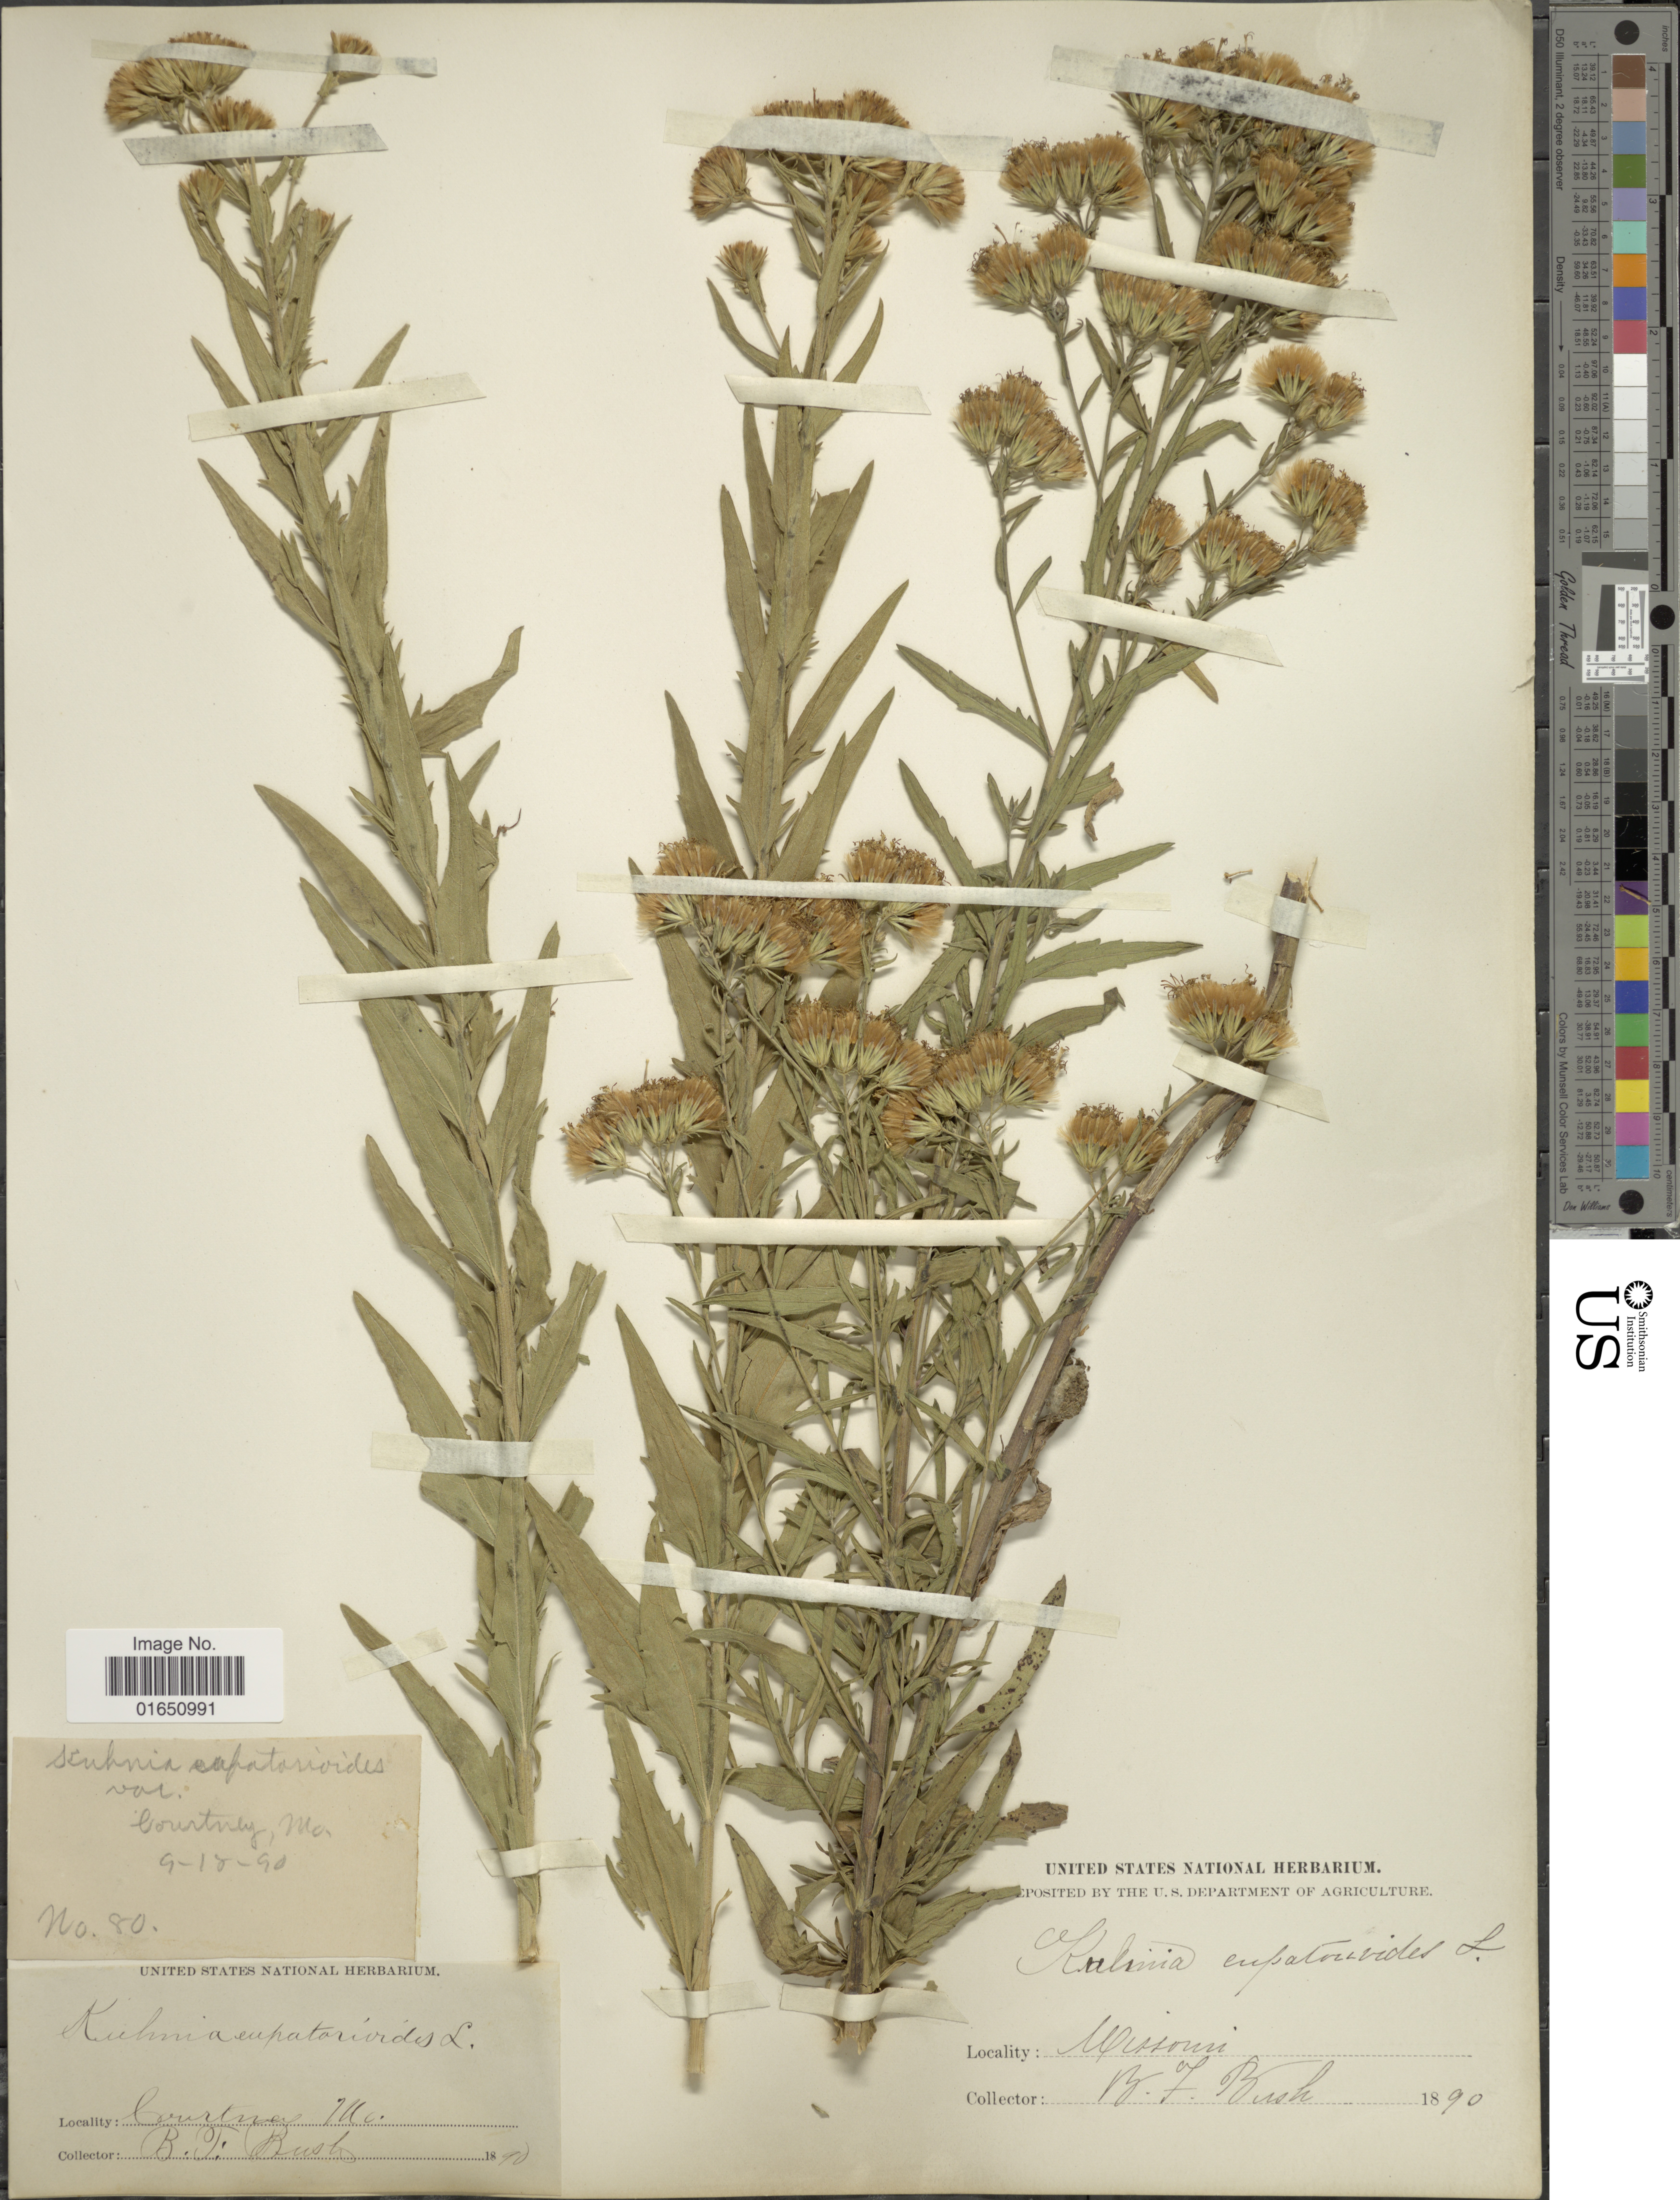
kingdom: Plantae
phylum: Tracheophyta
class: Magnoliopsida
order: Asterales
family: Asteraceae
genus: Brickellia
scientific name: Brickellia eupatorioides var. corymbulosa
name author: (Torr. & A. Gray) Shinners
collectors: B. F. Bush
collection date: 1890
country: United States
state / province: Missouri